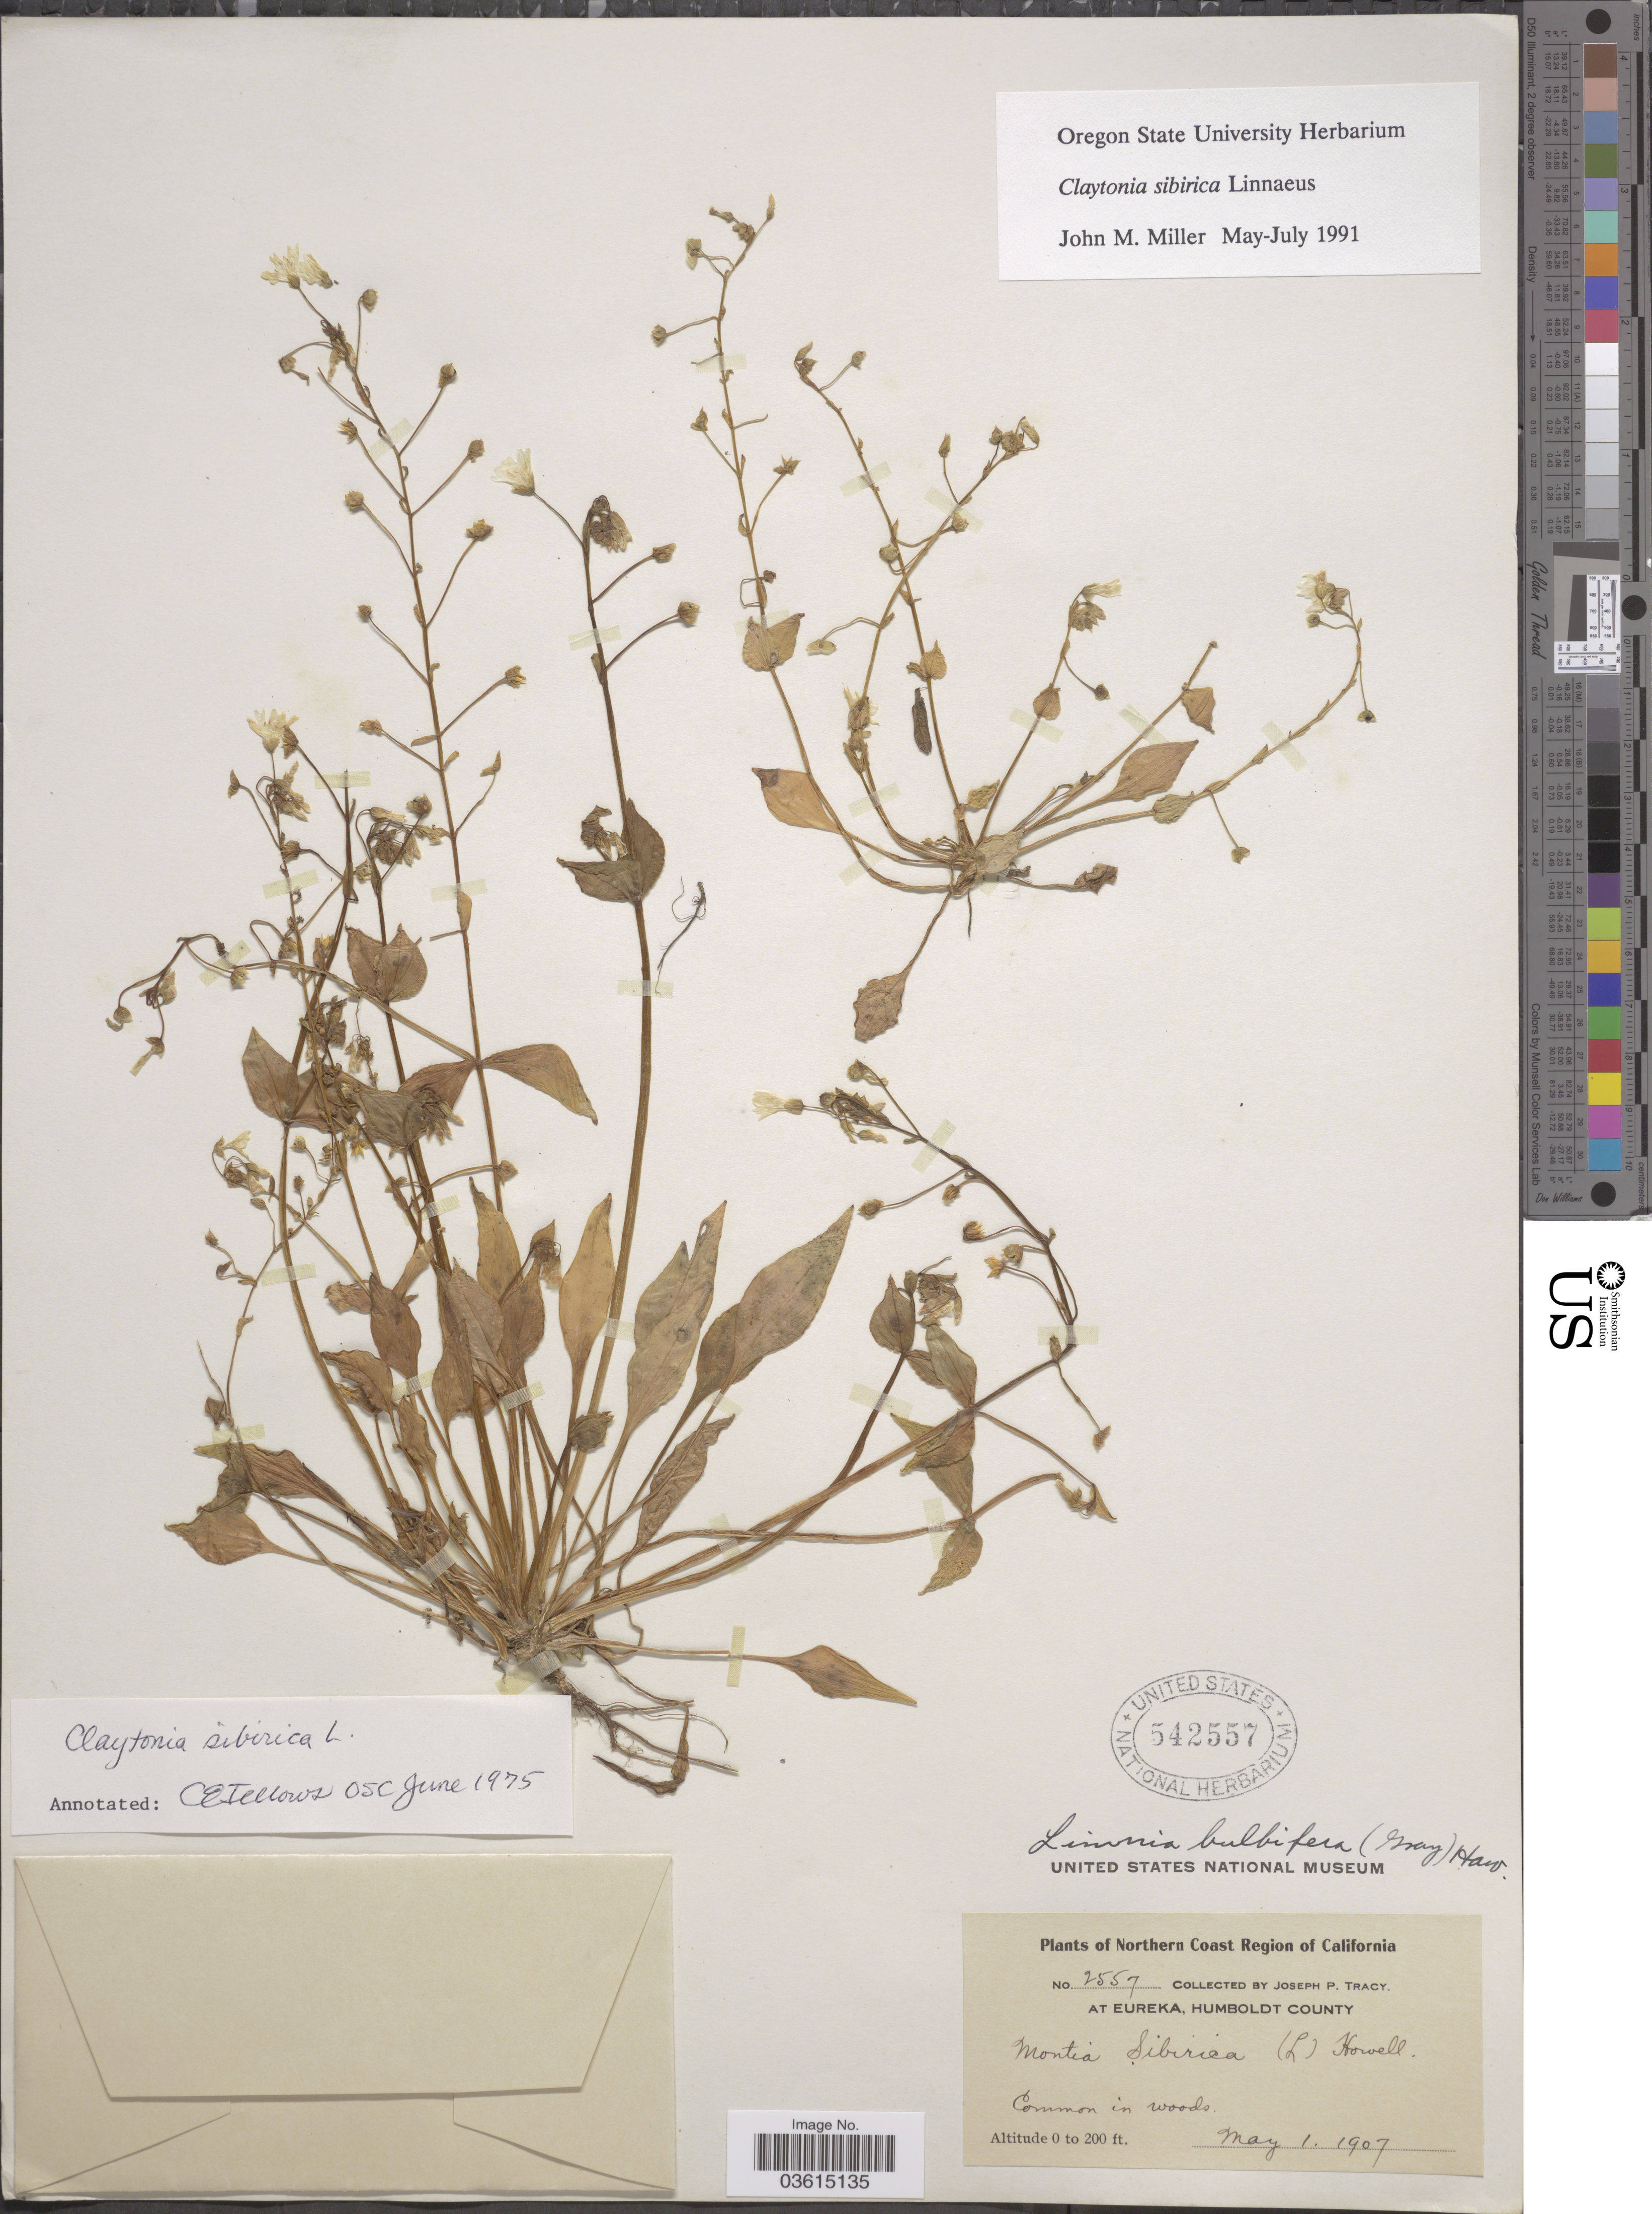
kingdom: Plantae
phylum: Tracheophyta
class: Magnoliopsida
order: Caryophyllales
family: Montiaceae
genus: Claytonia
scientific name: Claytonia sibirica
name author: L.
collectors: J. Tracy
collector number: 2557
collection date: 1907-05-01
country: United States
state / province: California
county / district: Humboldt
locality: Northern Coast Region of California. At Eureka, Humboldt County.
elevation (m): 0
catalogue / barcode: US 542557